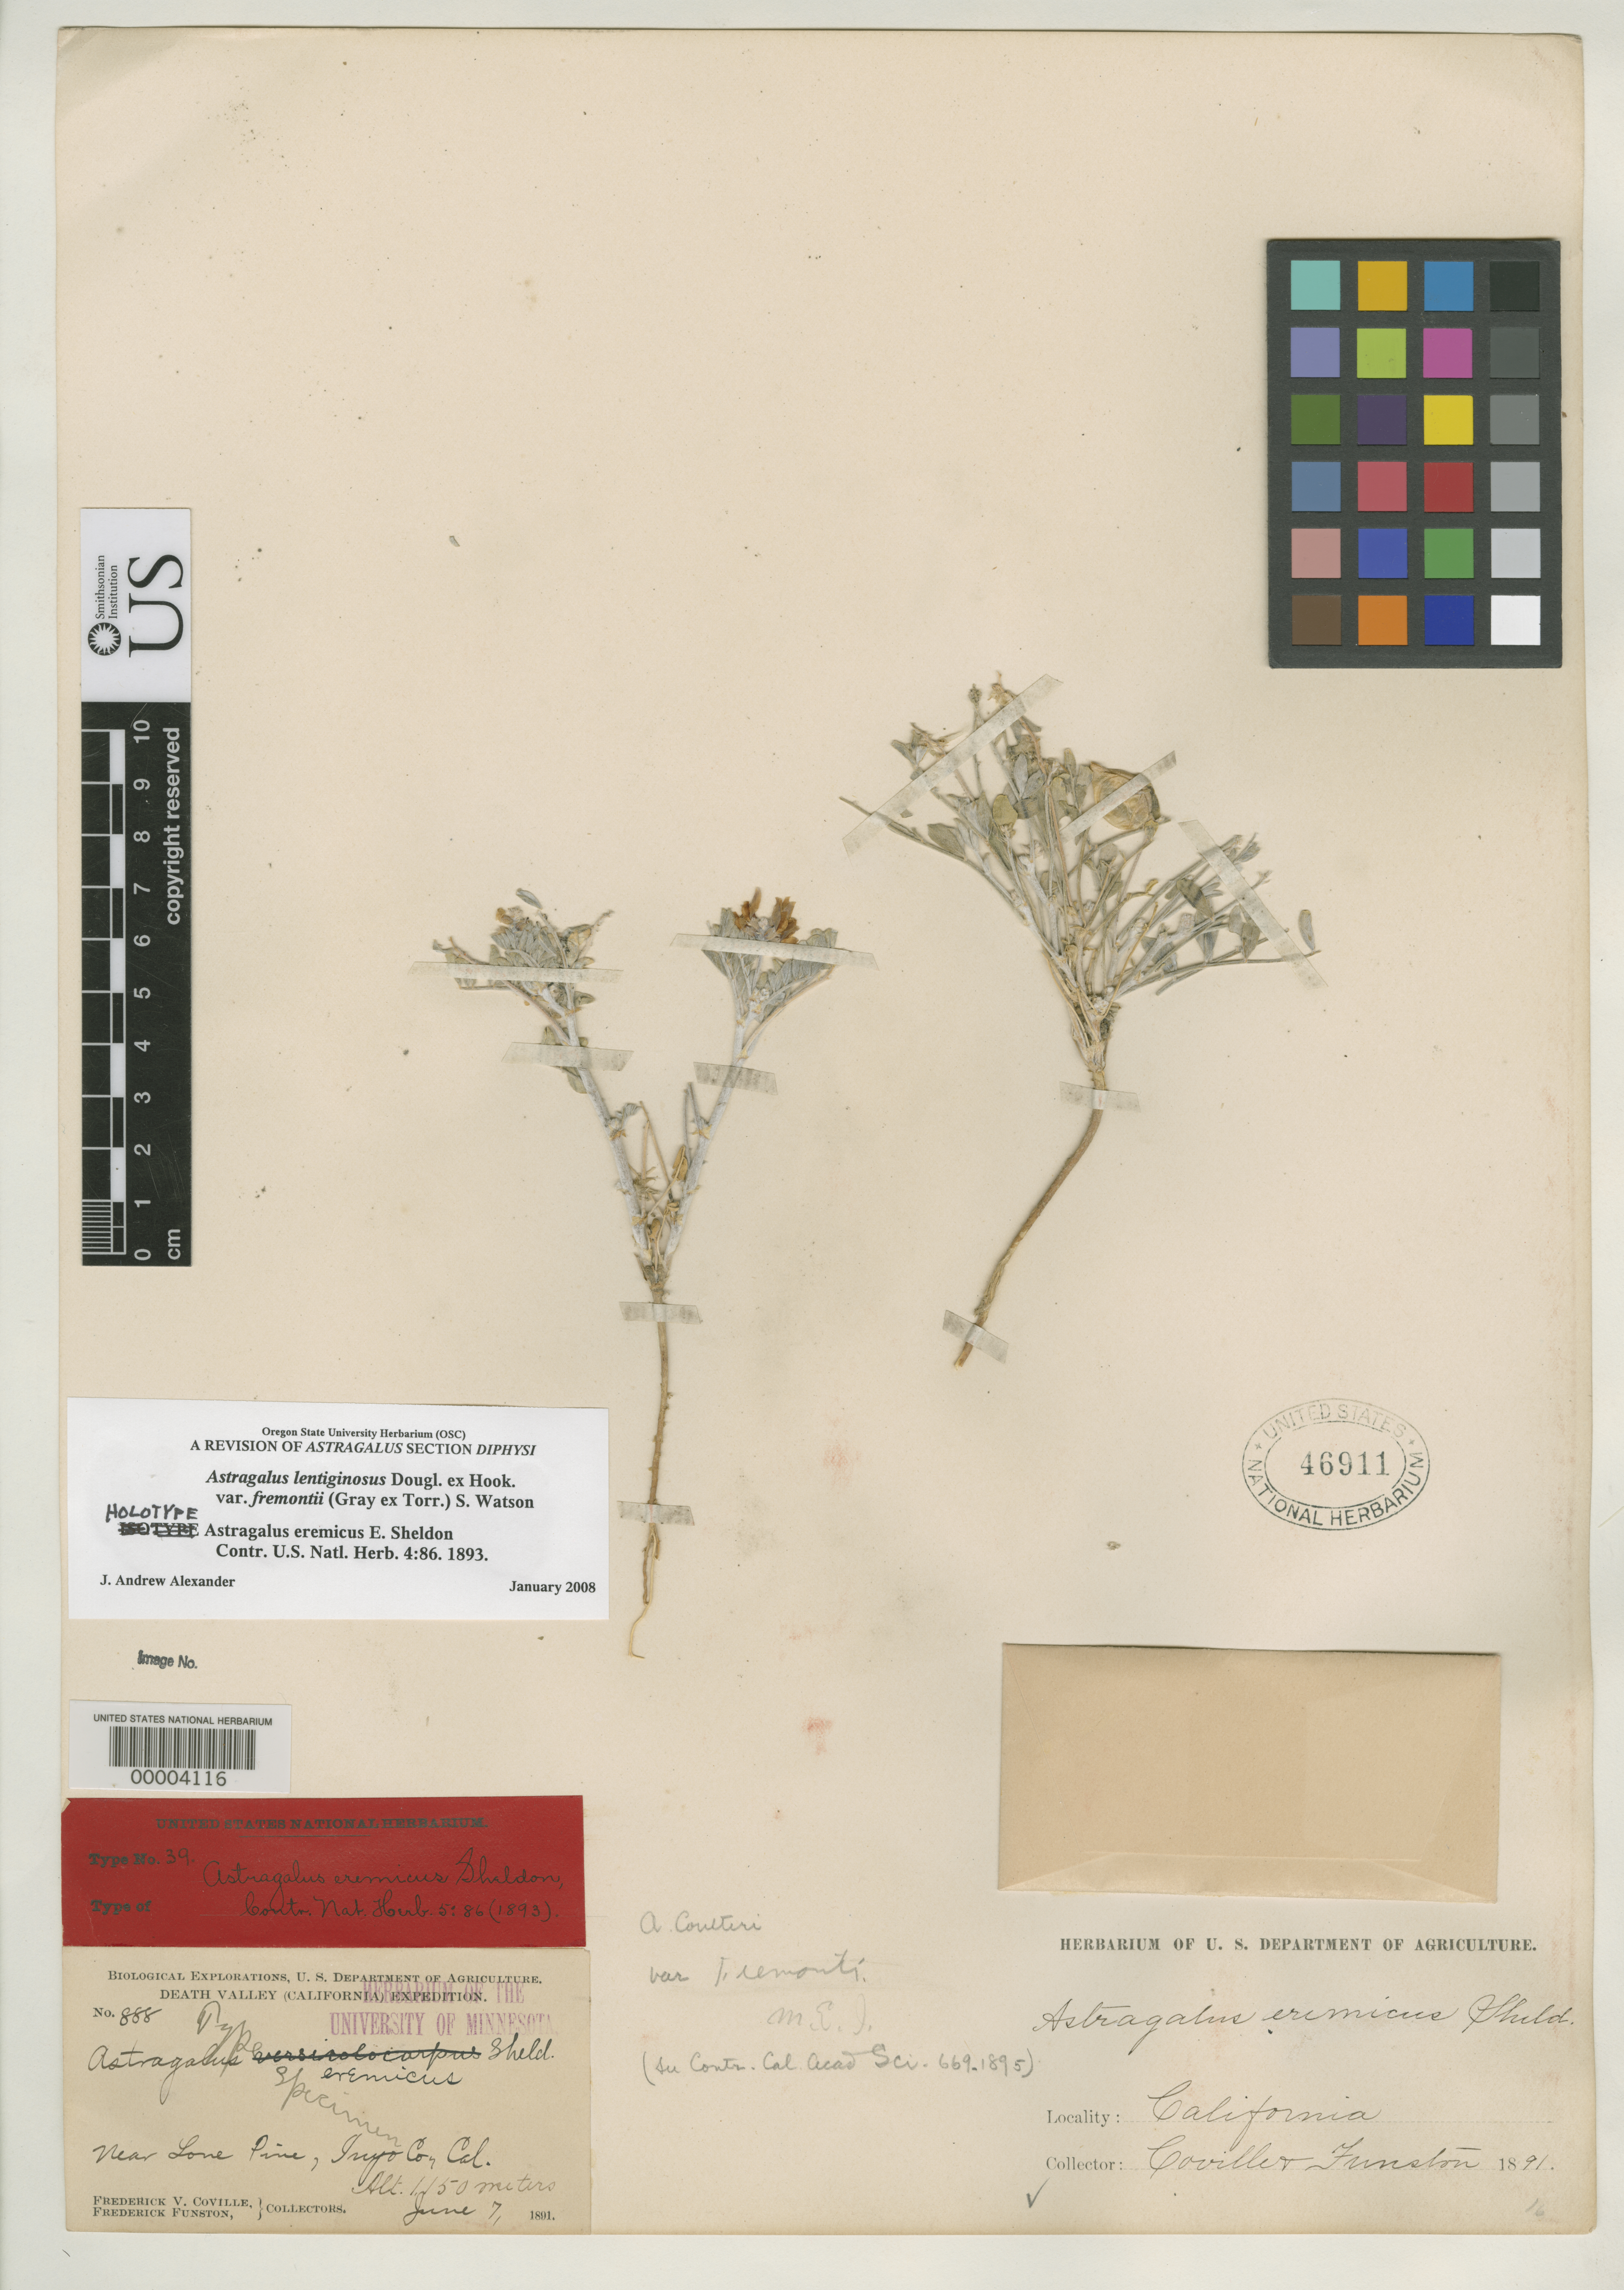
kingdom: Plantae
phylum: Tracheophyta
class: Magnoliopsida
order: Fabales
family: Fabaceae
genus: Astragalus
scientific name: Astragalus eremicus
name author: E. Sheld.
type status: Holotype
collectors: F. V. Coville & F. Funston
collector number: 888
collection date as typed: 07 Jun 1891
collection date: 1891-06-07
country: United States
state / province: California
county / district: Inyo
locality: Lone Pine.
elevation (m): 1150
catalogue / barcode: US 46911